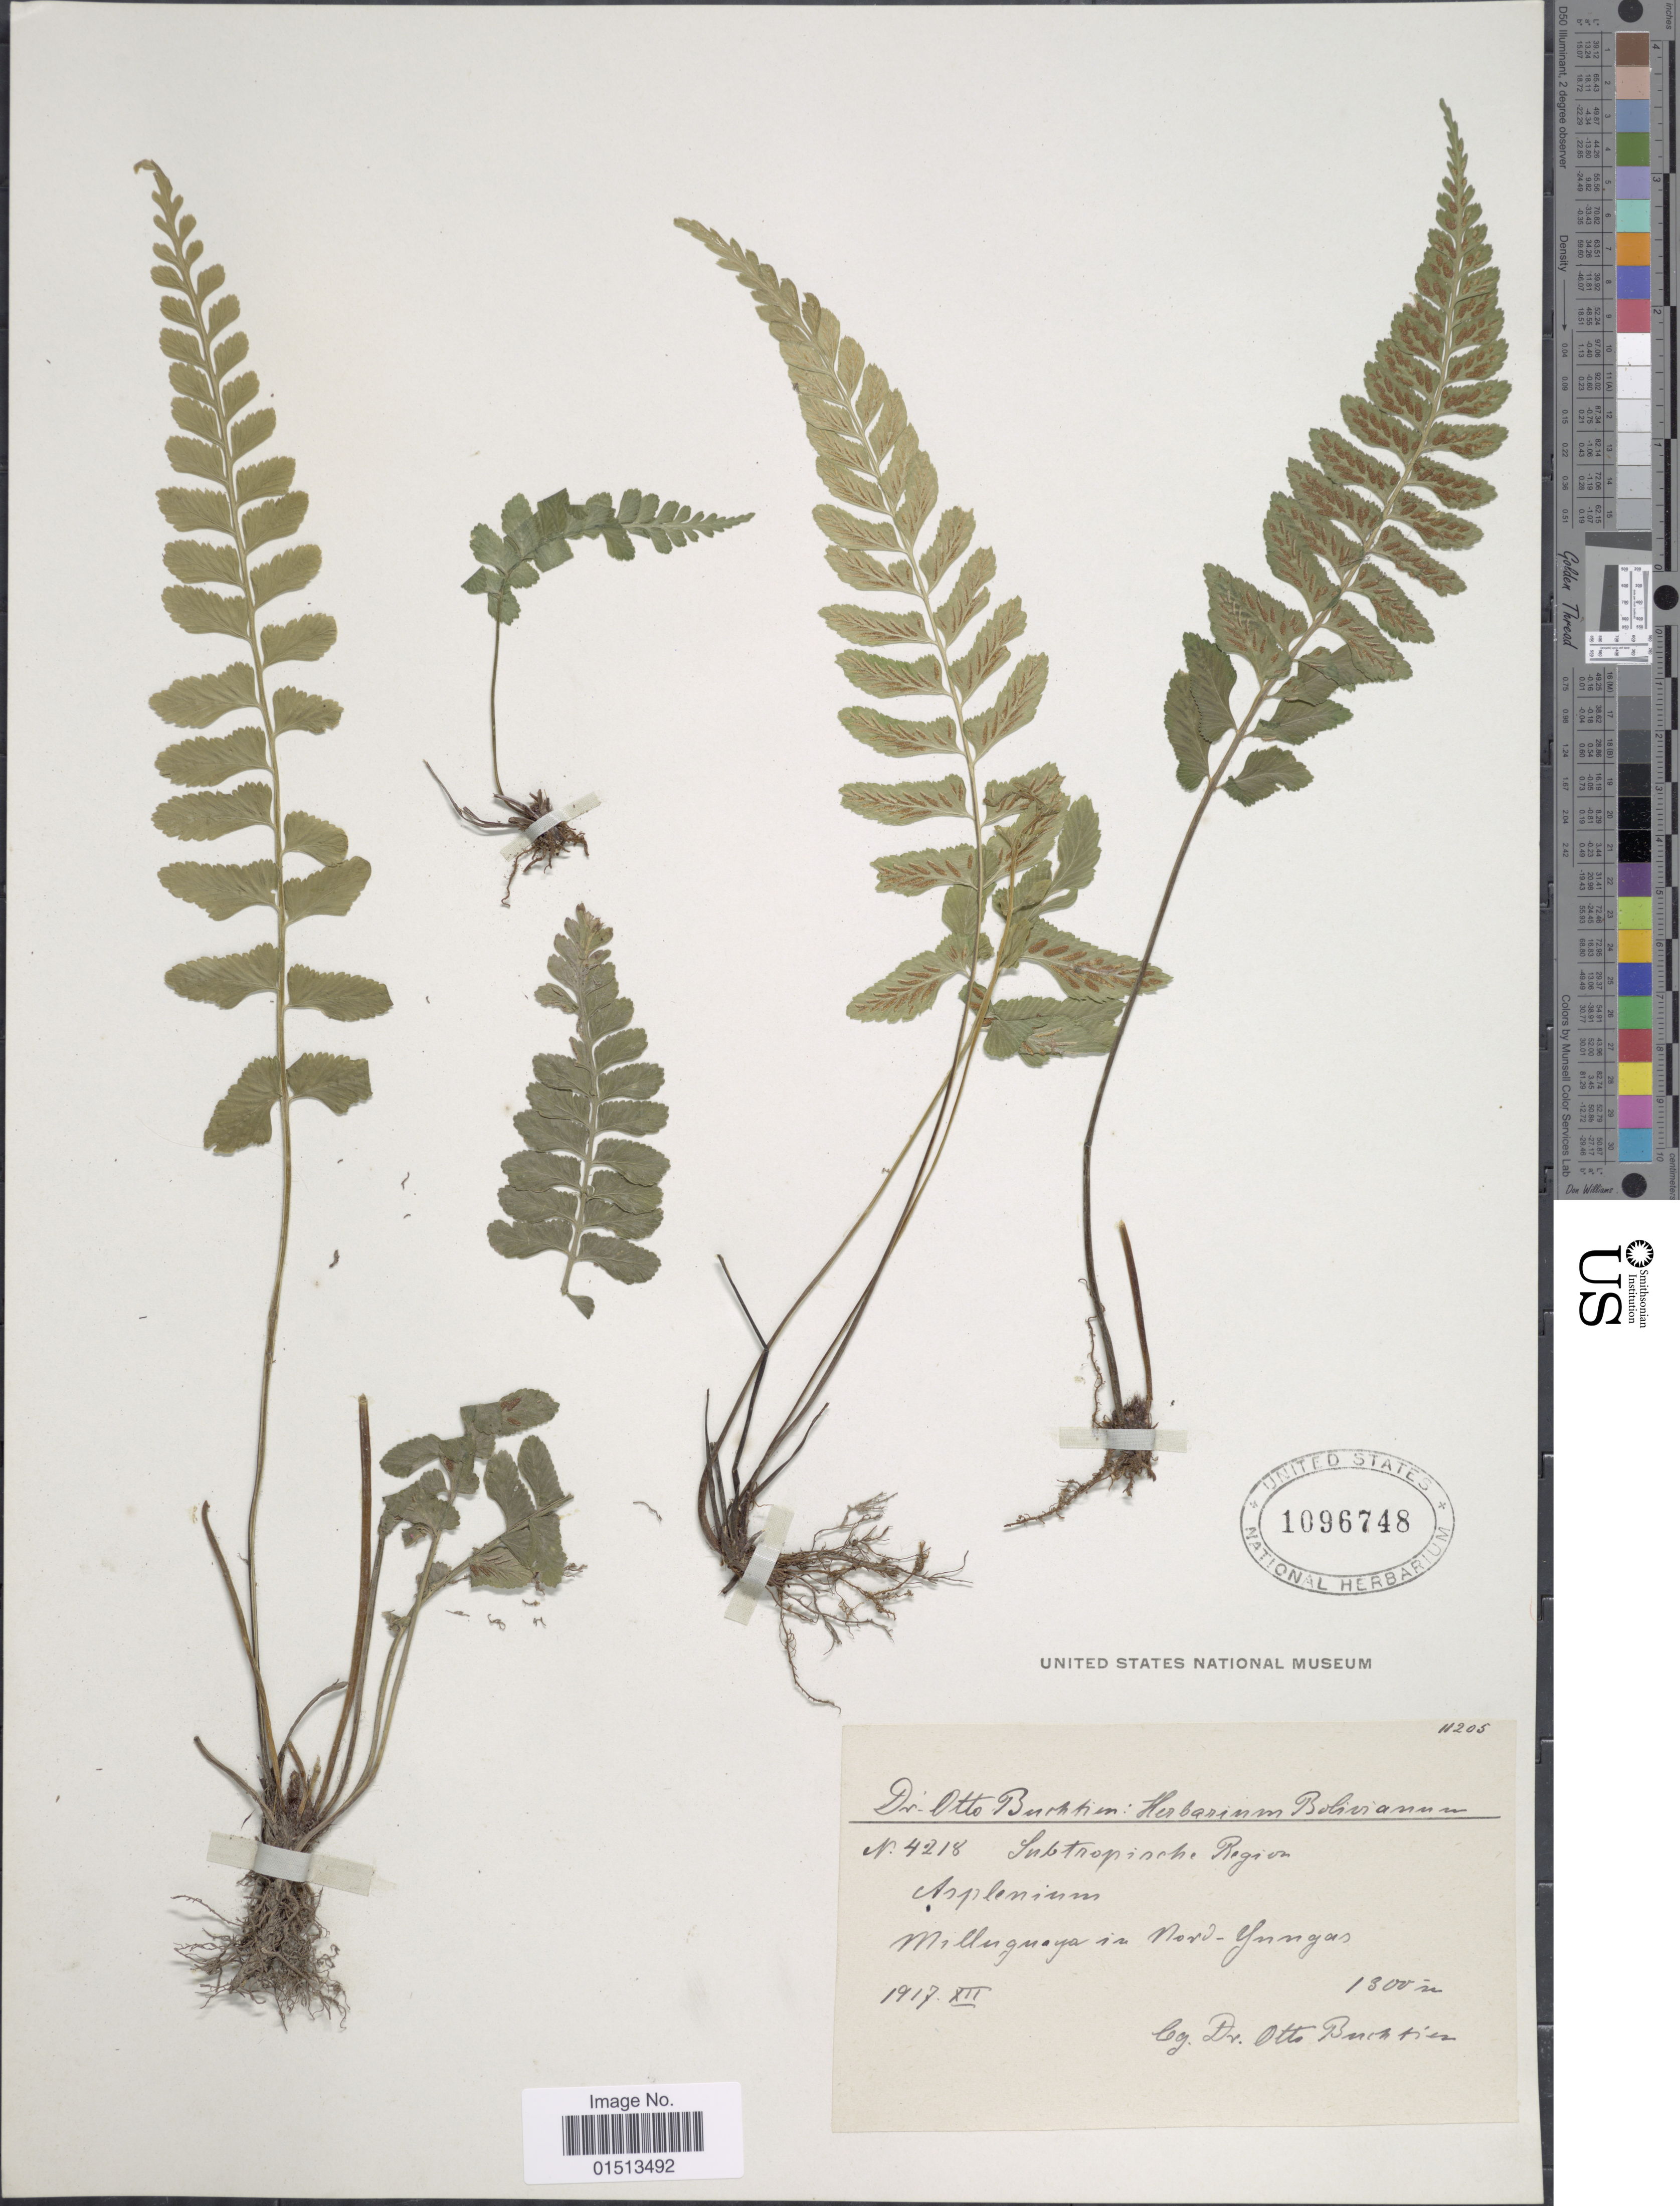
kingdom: Plantae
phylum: Tracheophyta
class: Polypodiopsida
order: Polypodiales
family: Aspleniaceae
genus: Asplenium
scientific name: Asplenium sp.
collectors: O. Buchtien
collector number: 4218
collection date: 1917-12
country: Bolivia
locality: Subtropische Region, Milluguayaia Nord-Yungas.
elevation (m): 1300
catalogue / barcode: US 1096748